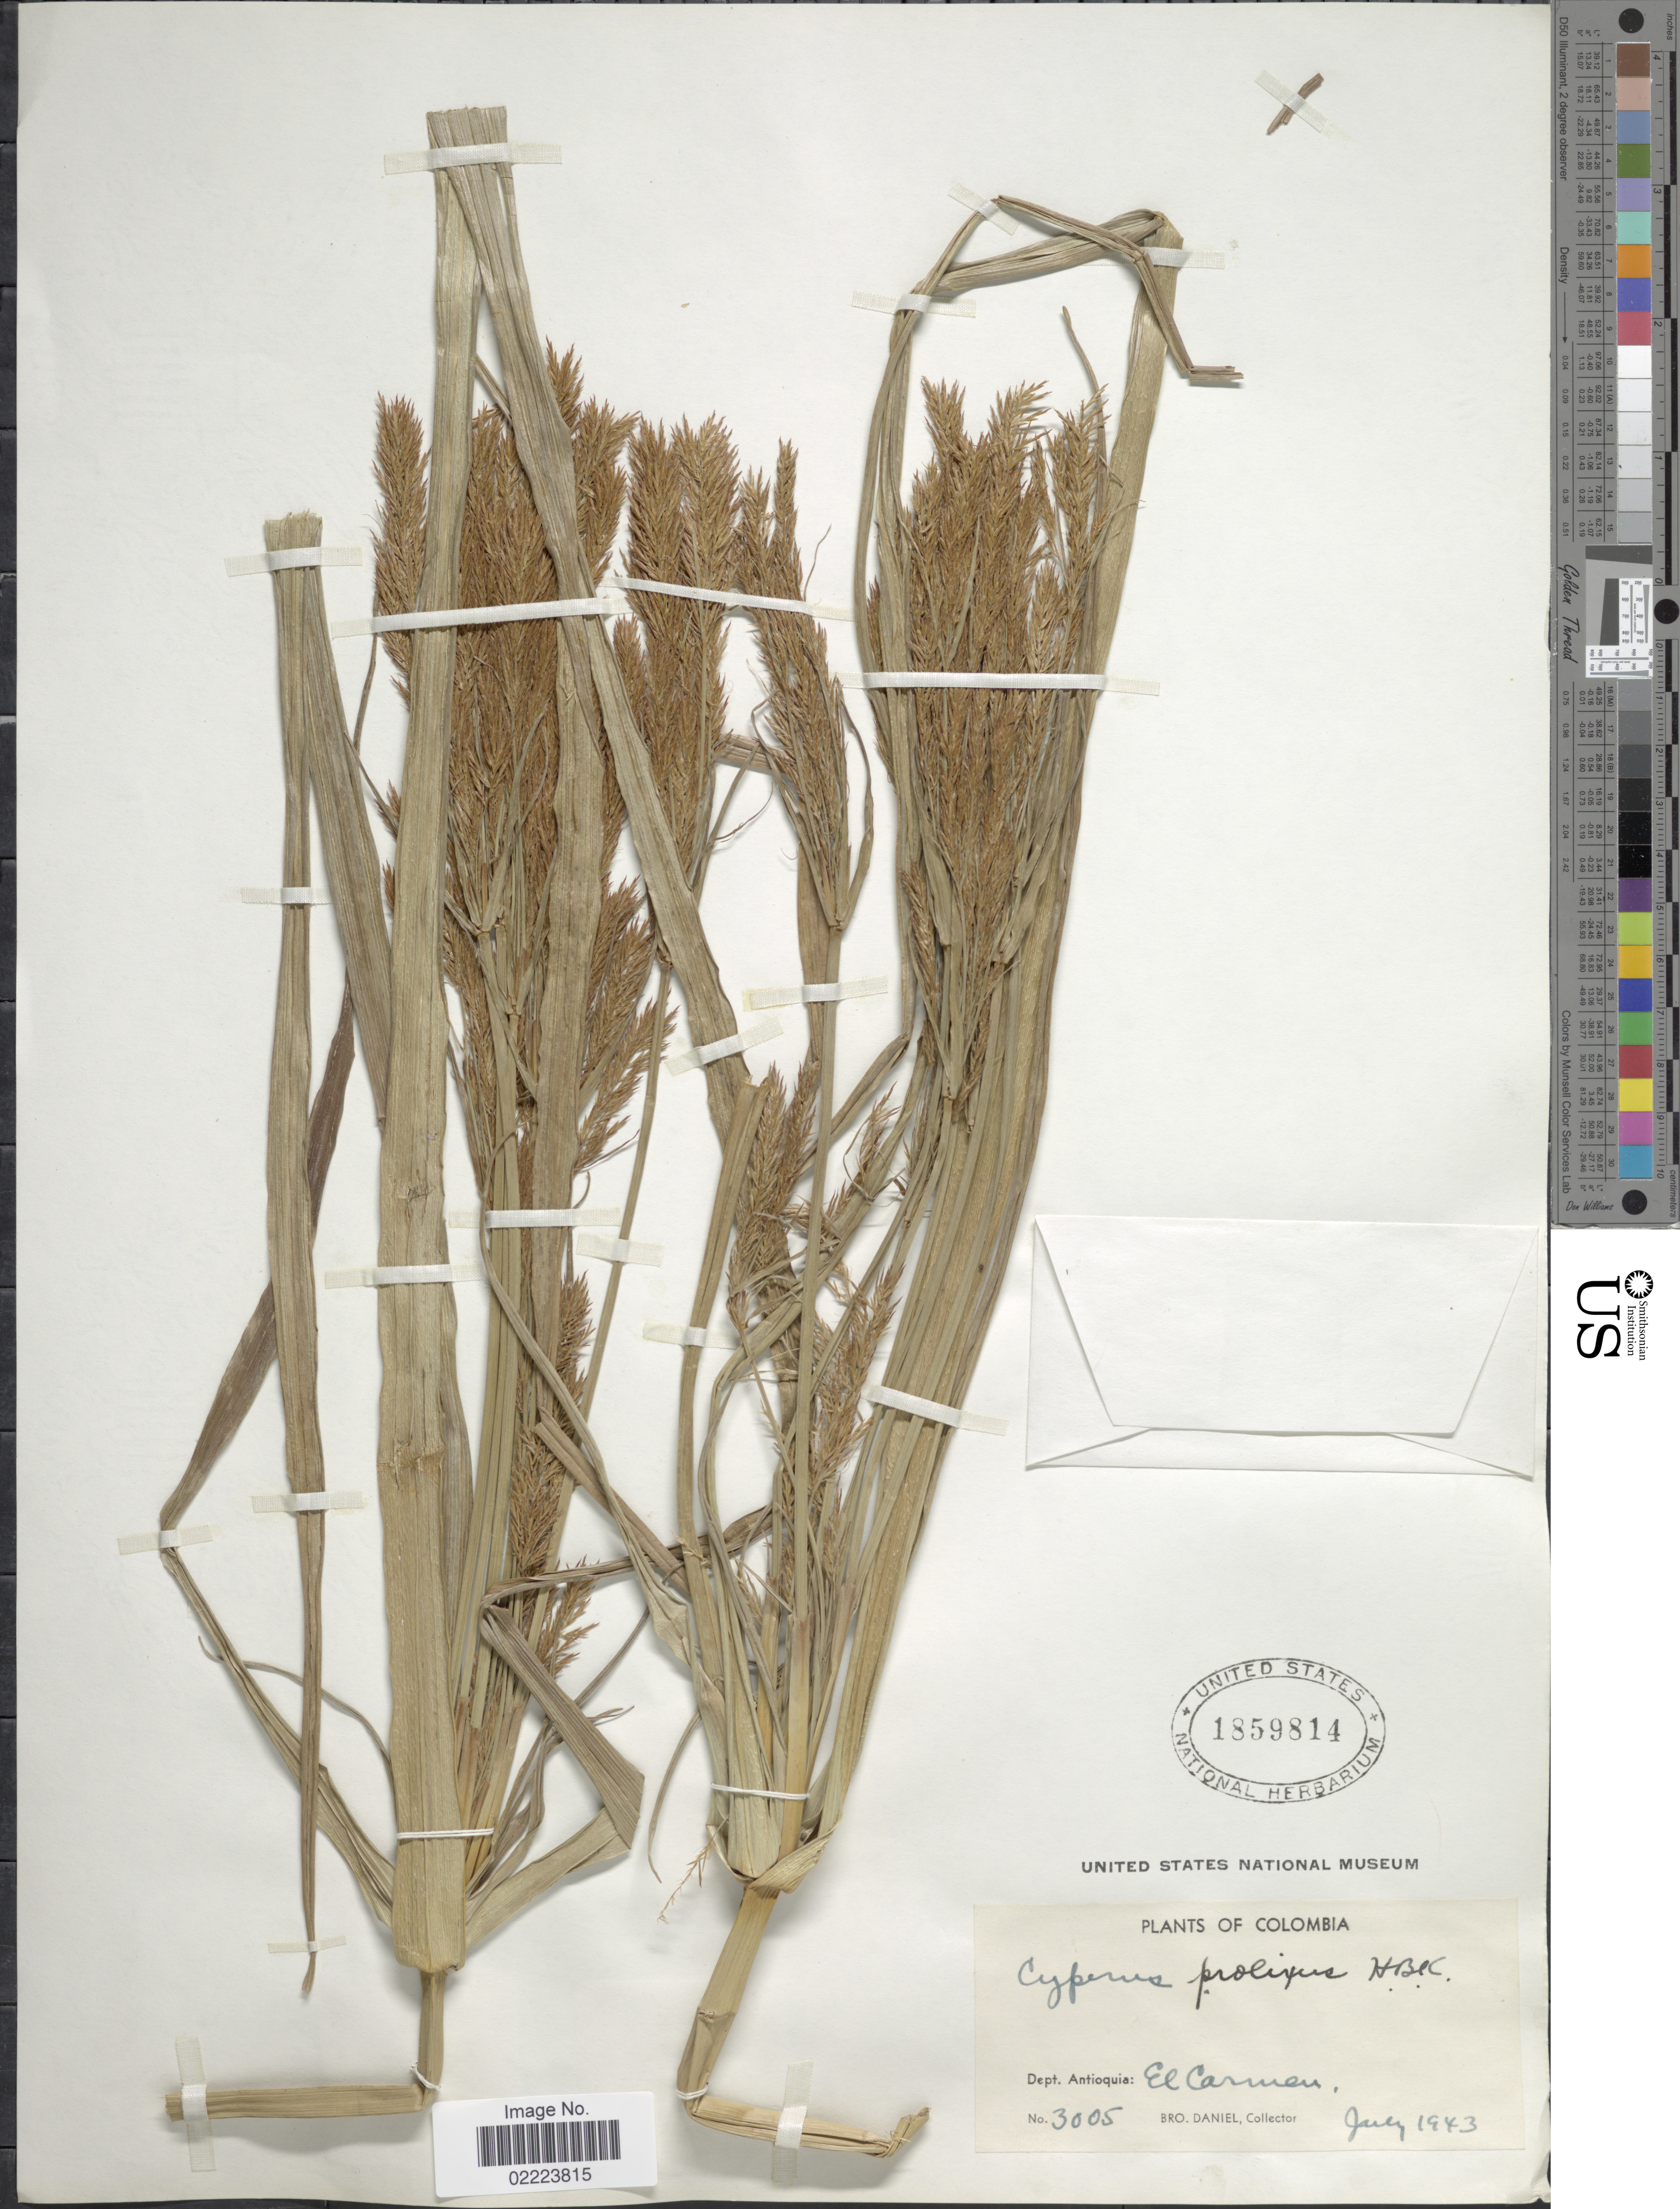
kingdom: Plantae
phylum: Tracheophyta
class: Liliopsida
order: Poales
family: Cyperaceae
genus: Cyperus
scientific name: Cyperus prolixus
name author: Kunth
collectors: Bro. Daniel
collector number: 3005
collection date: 1943-07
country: Colombia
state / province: Antioquia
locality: El Carmen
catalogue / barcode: US 1859814